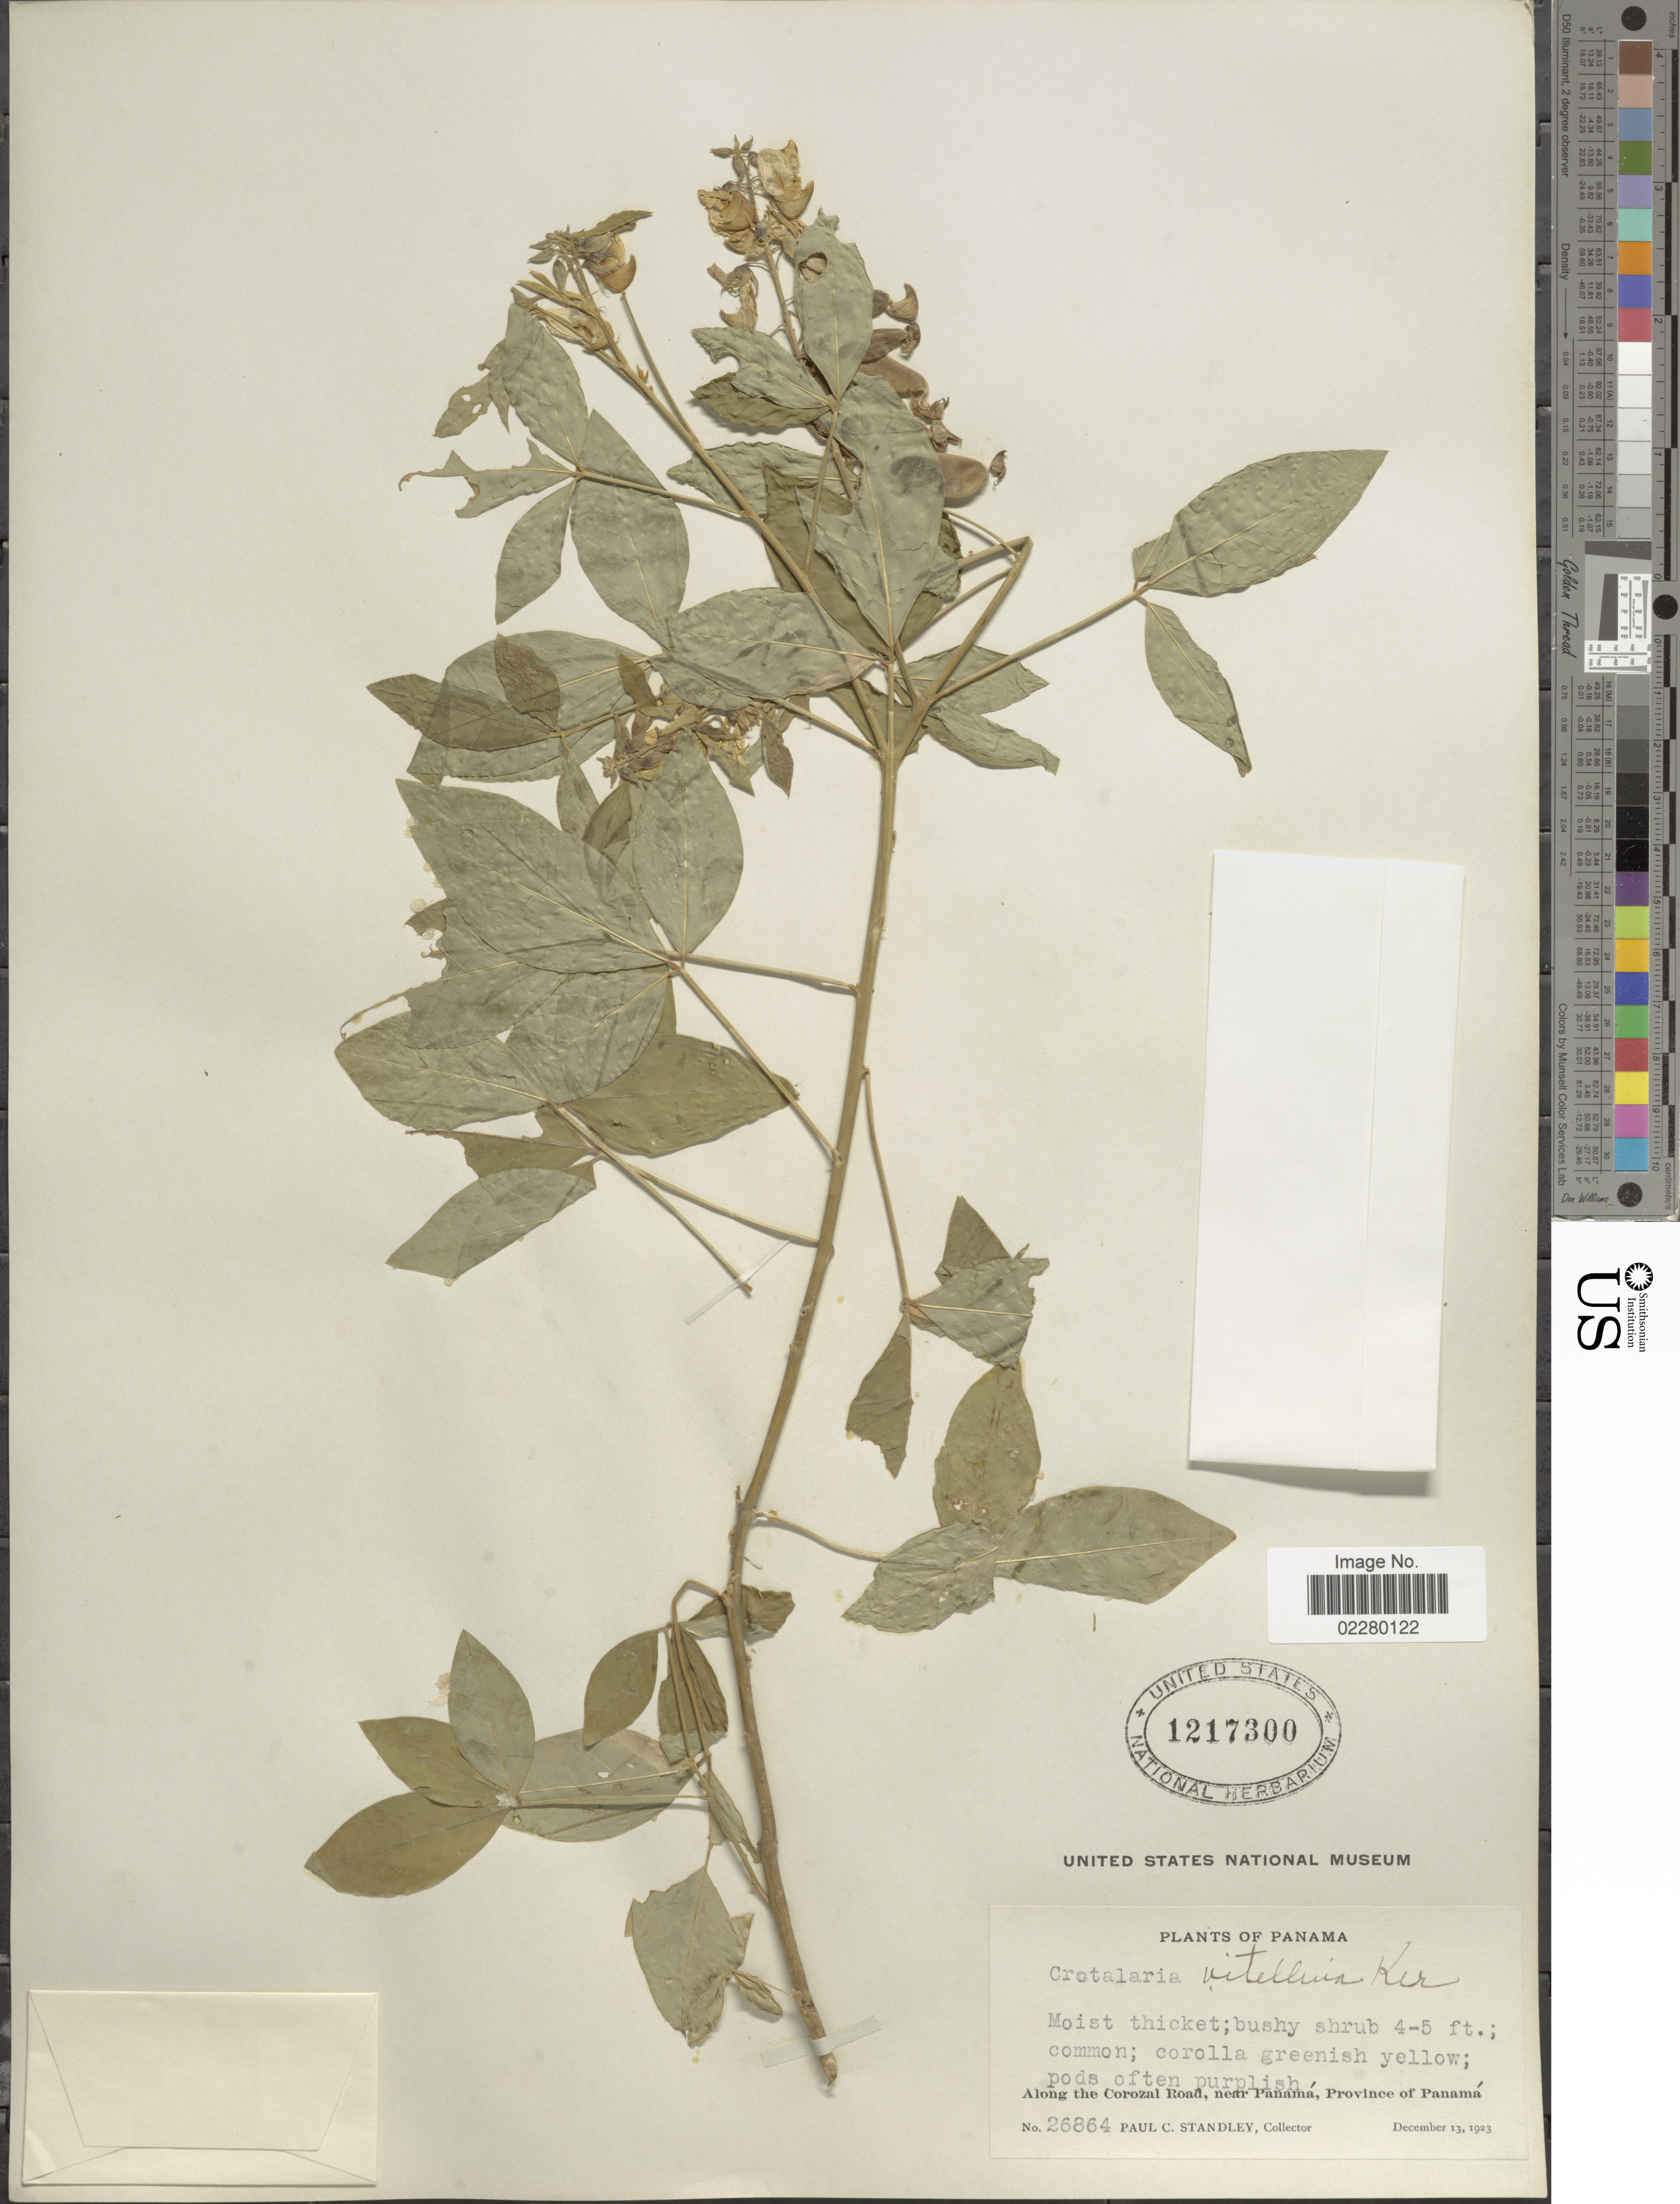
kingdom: Plantae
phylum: Tracheophyta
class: Magnoliopsida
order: Fabales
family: Fabaceae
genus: Crotalaria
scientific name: Crotalaria cajanifolia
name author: Kunth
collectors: P. C. Standley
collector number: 26864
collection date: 1923-12-13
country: Panama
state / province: Panamá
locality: Along the Corozal Road, near Panamá, Province of Panamá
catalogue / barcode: US 1217300